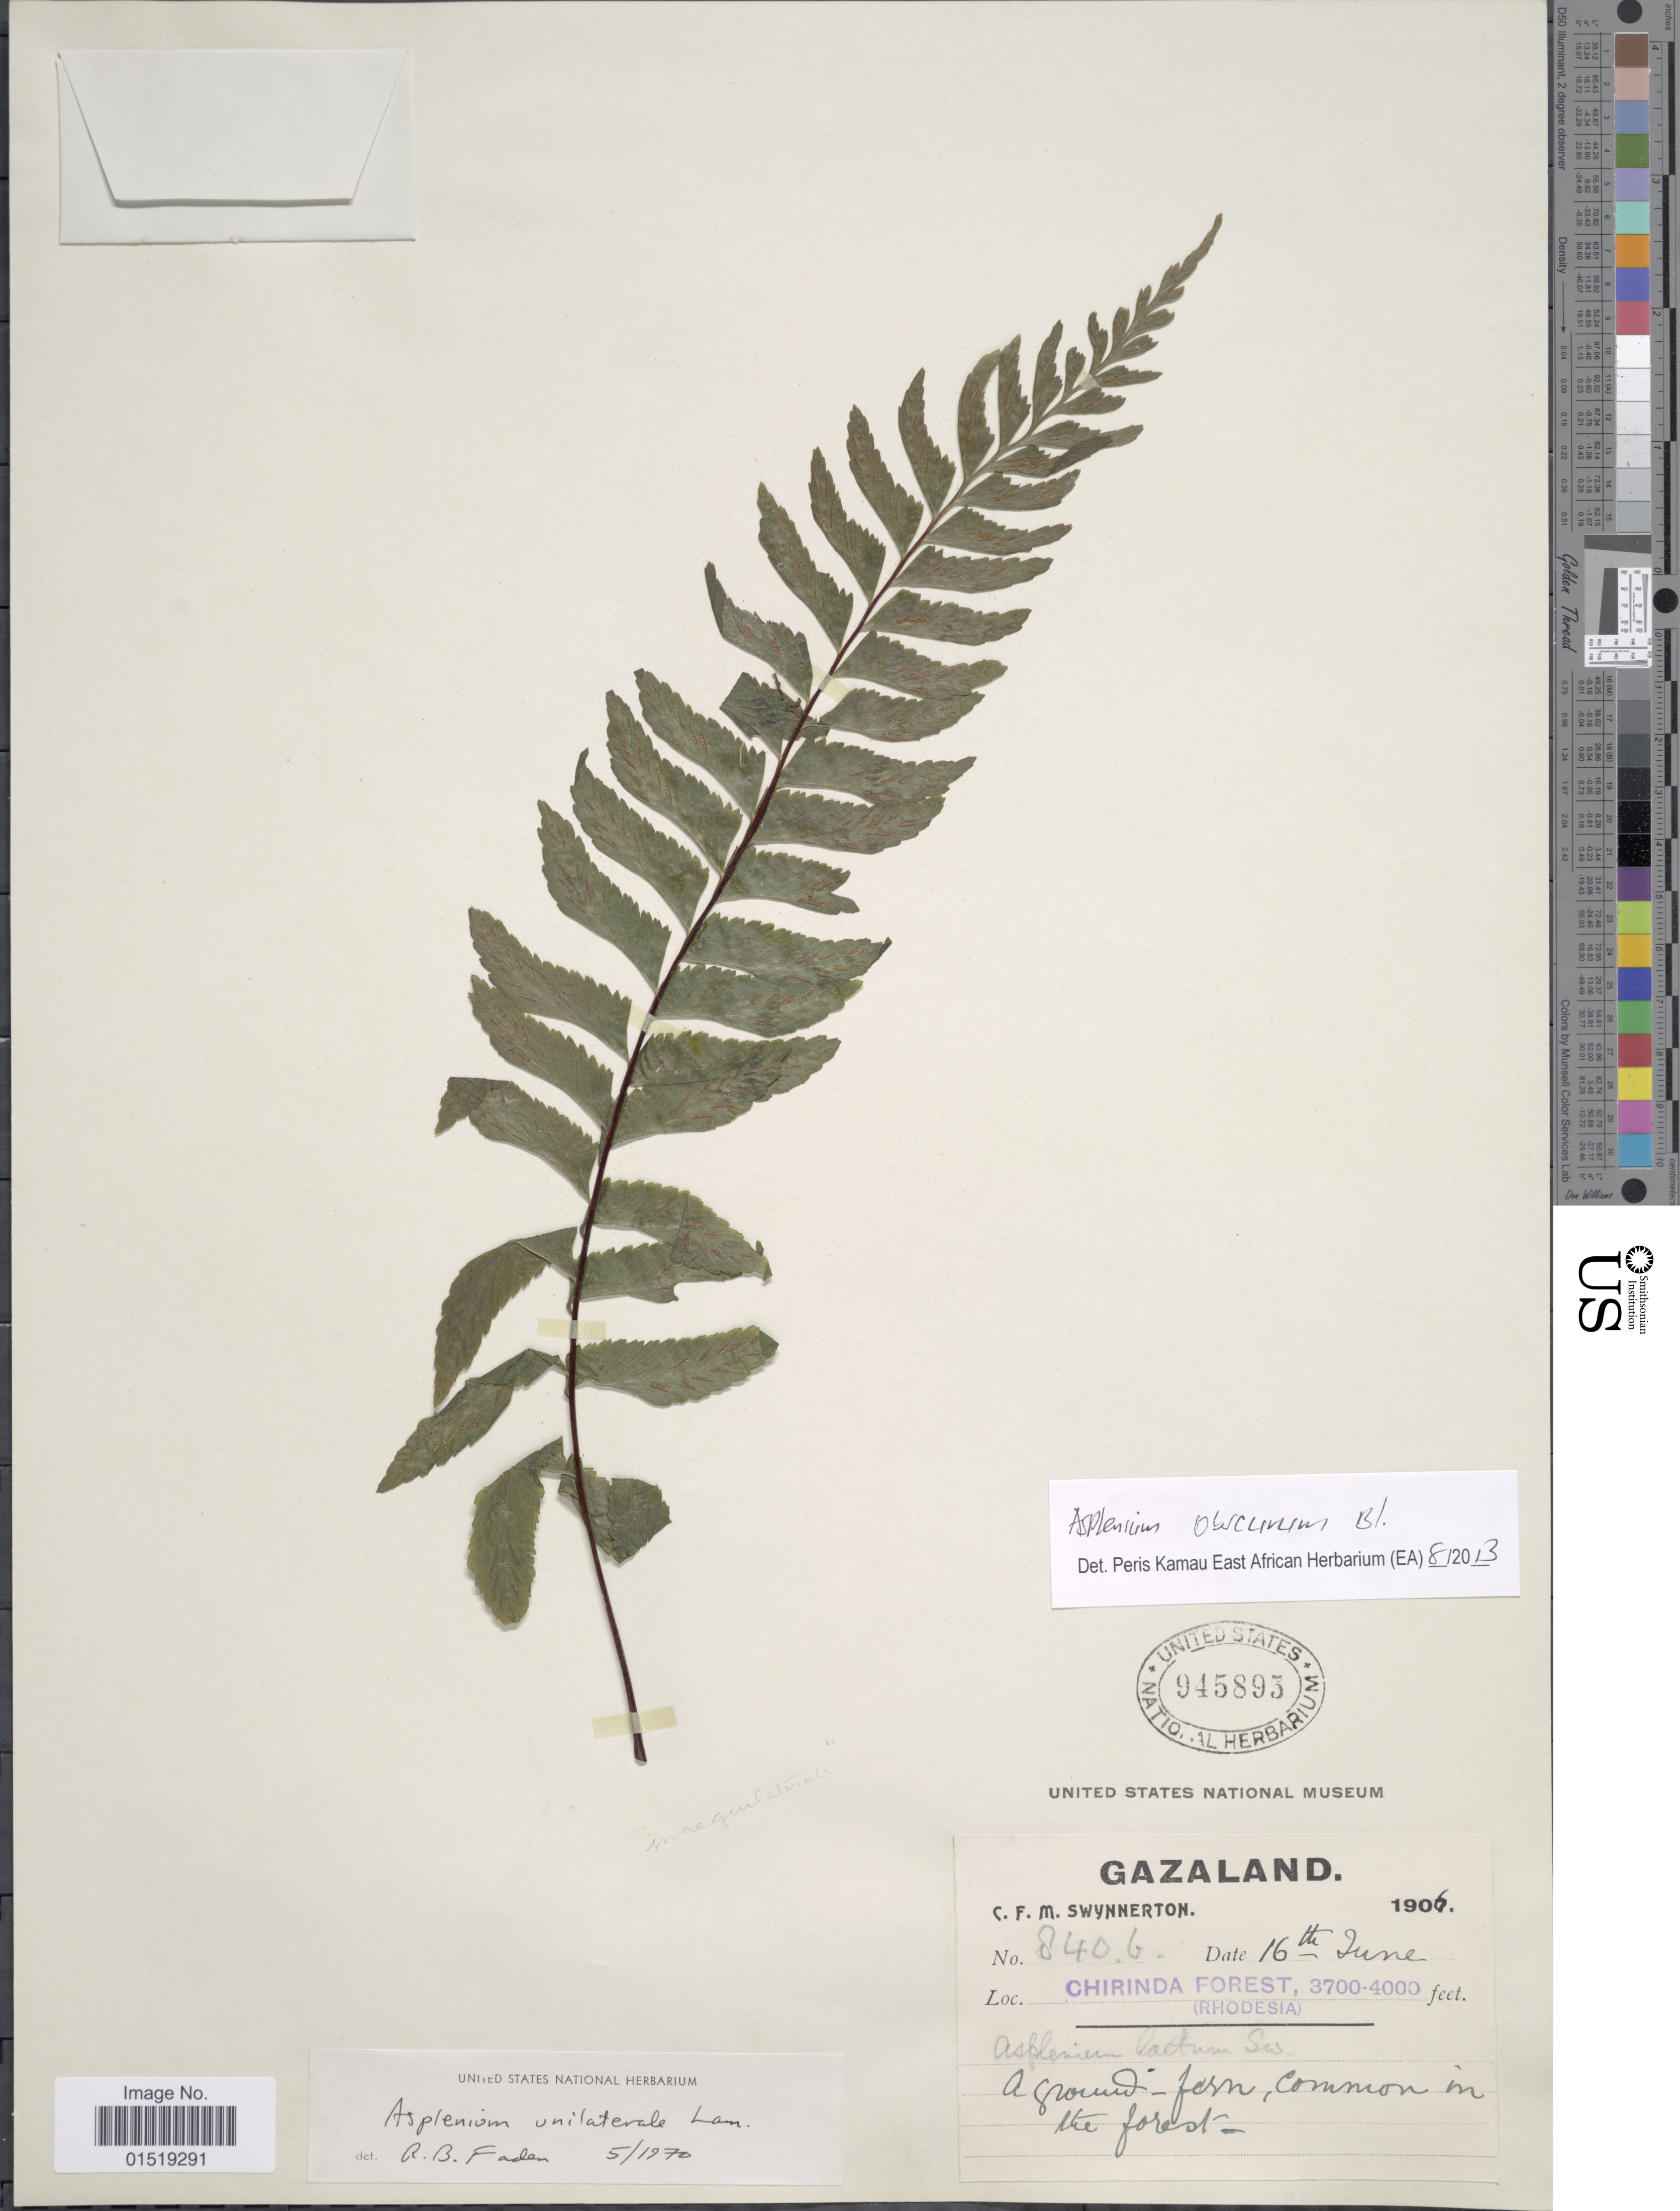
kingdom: Plantae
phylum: Tracheophyta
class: Polypodiopsida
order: Polypodiales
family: Aspleniaceae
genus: Asplenium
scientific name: Asplenium obscurum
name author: Blume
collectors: C. Swynnerton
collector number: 8406*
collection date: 1906-06-16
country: Zimbabwe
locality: Gazaland. Chirinda Forest (Rhodesia).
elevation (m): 1128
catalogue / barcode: US 945895